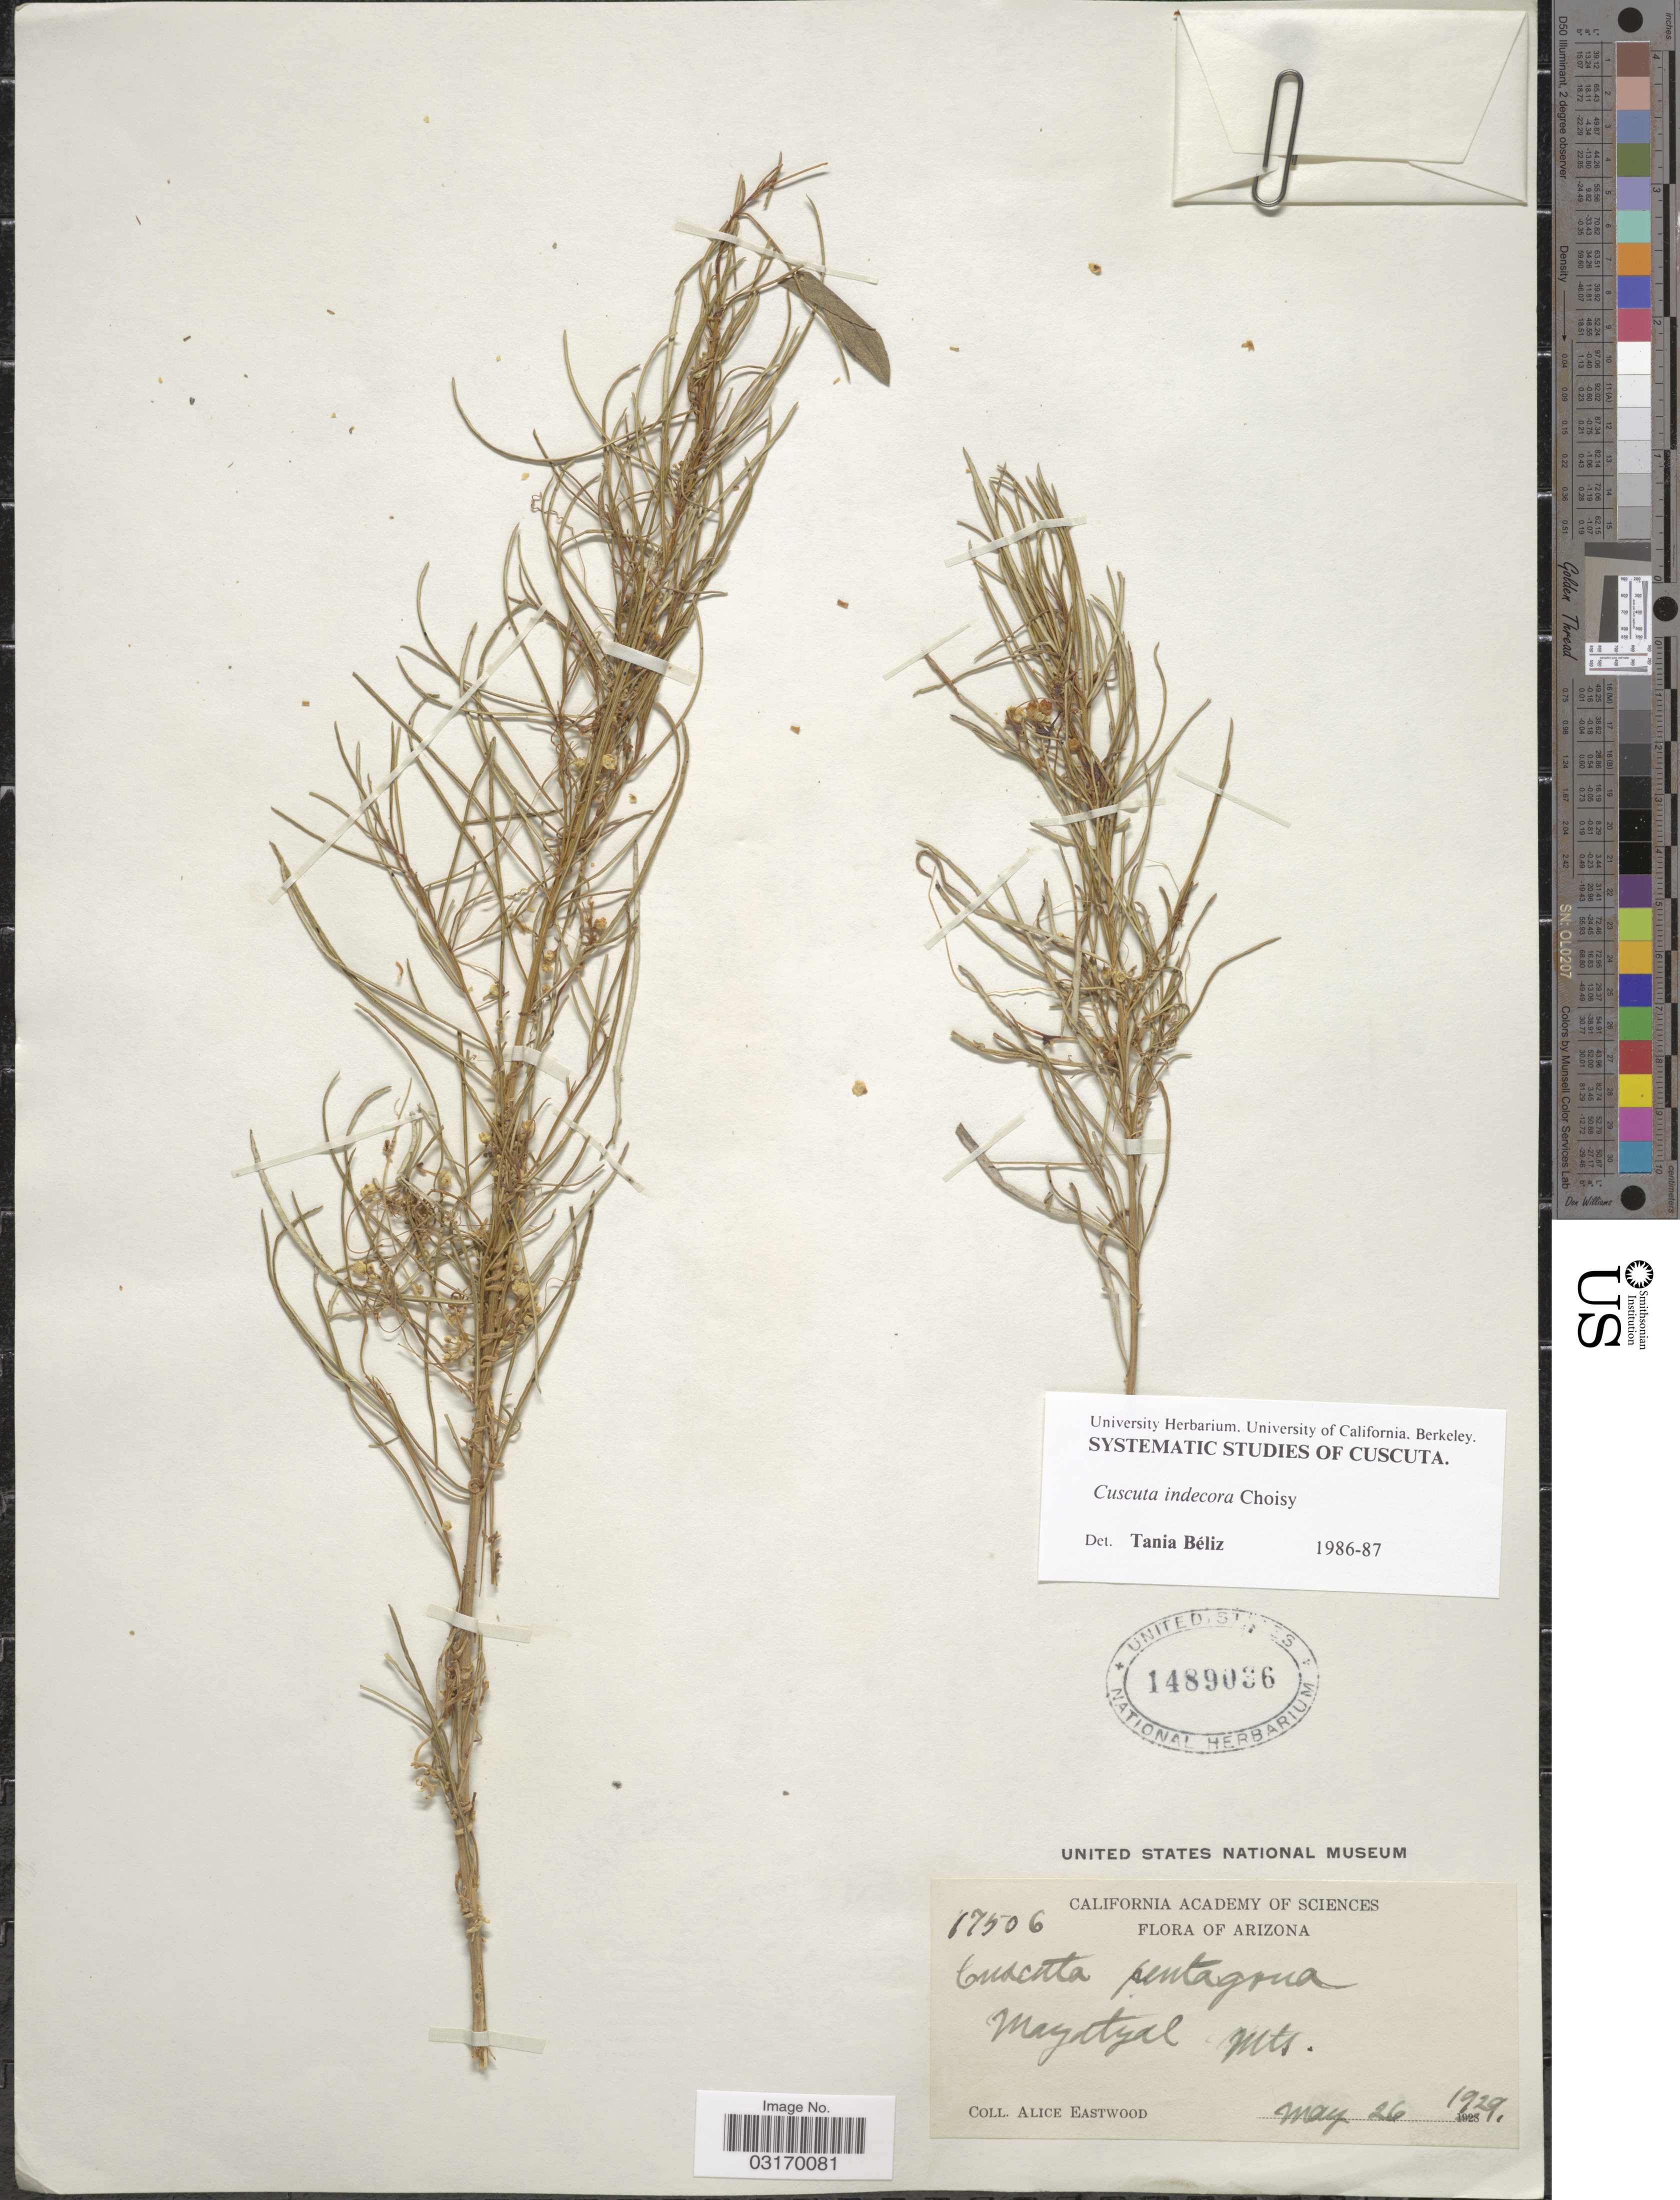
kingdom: Plantae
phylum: Tracheophyta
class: Magnoliopsida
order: Solanales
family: Convolvulaceae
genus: Cuscuta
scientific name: Cuscuta indecora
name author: Choisy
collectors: A. Eastwood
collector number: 17506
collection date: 1929-05-26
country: United States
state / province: Arizona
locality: Mazatzal Mts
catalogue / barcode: US 1489036